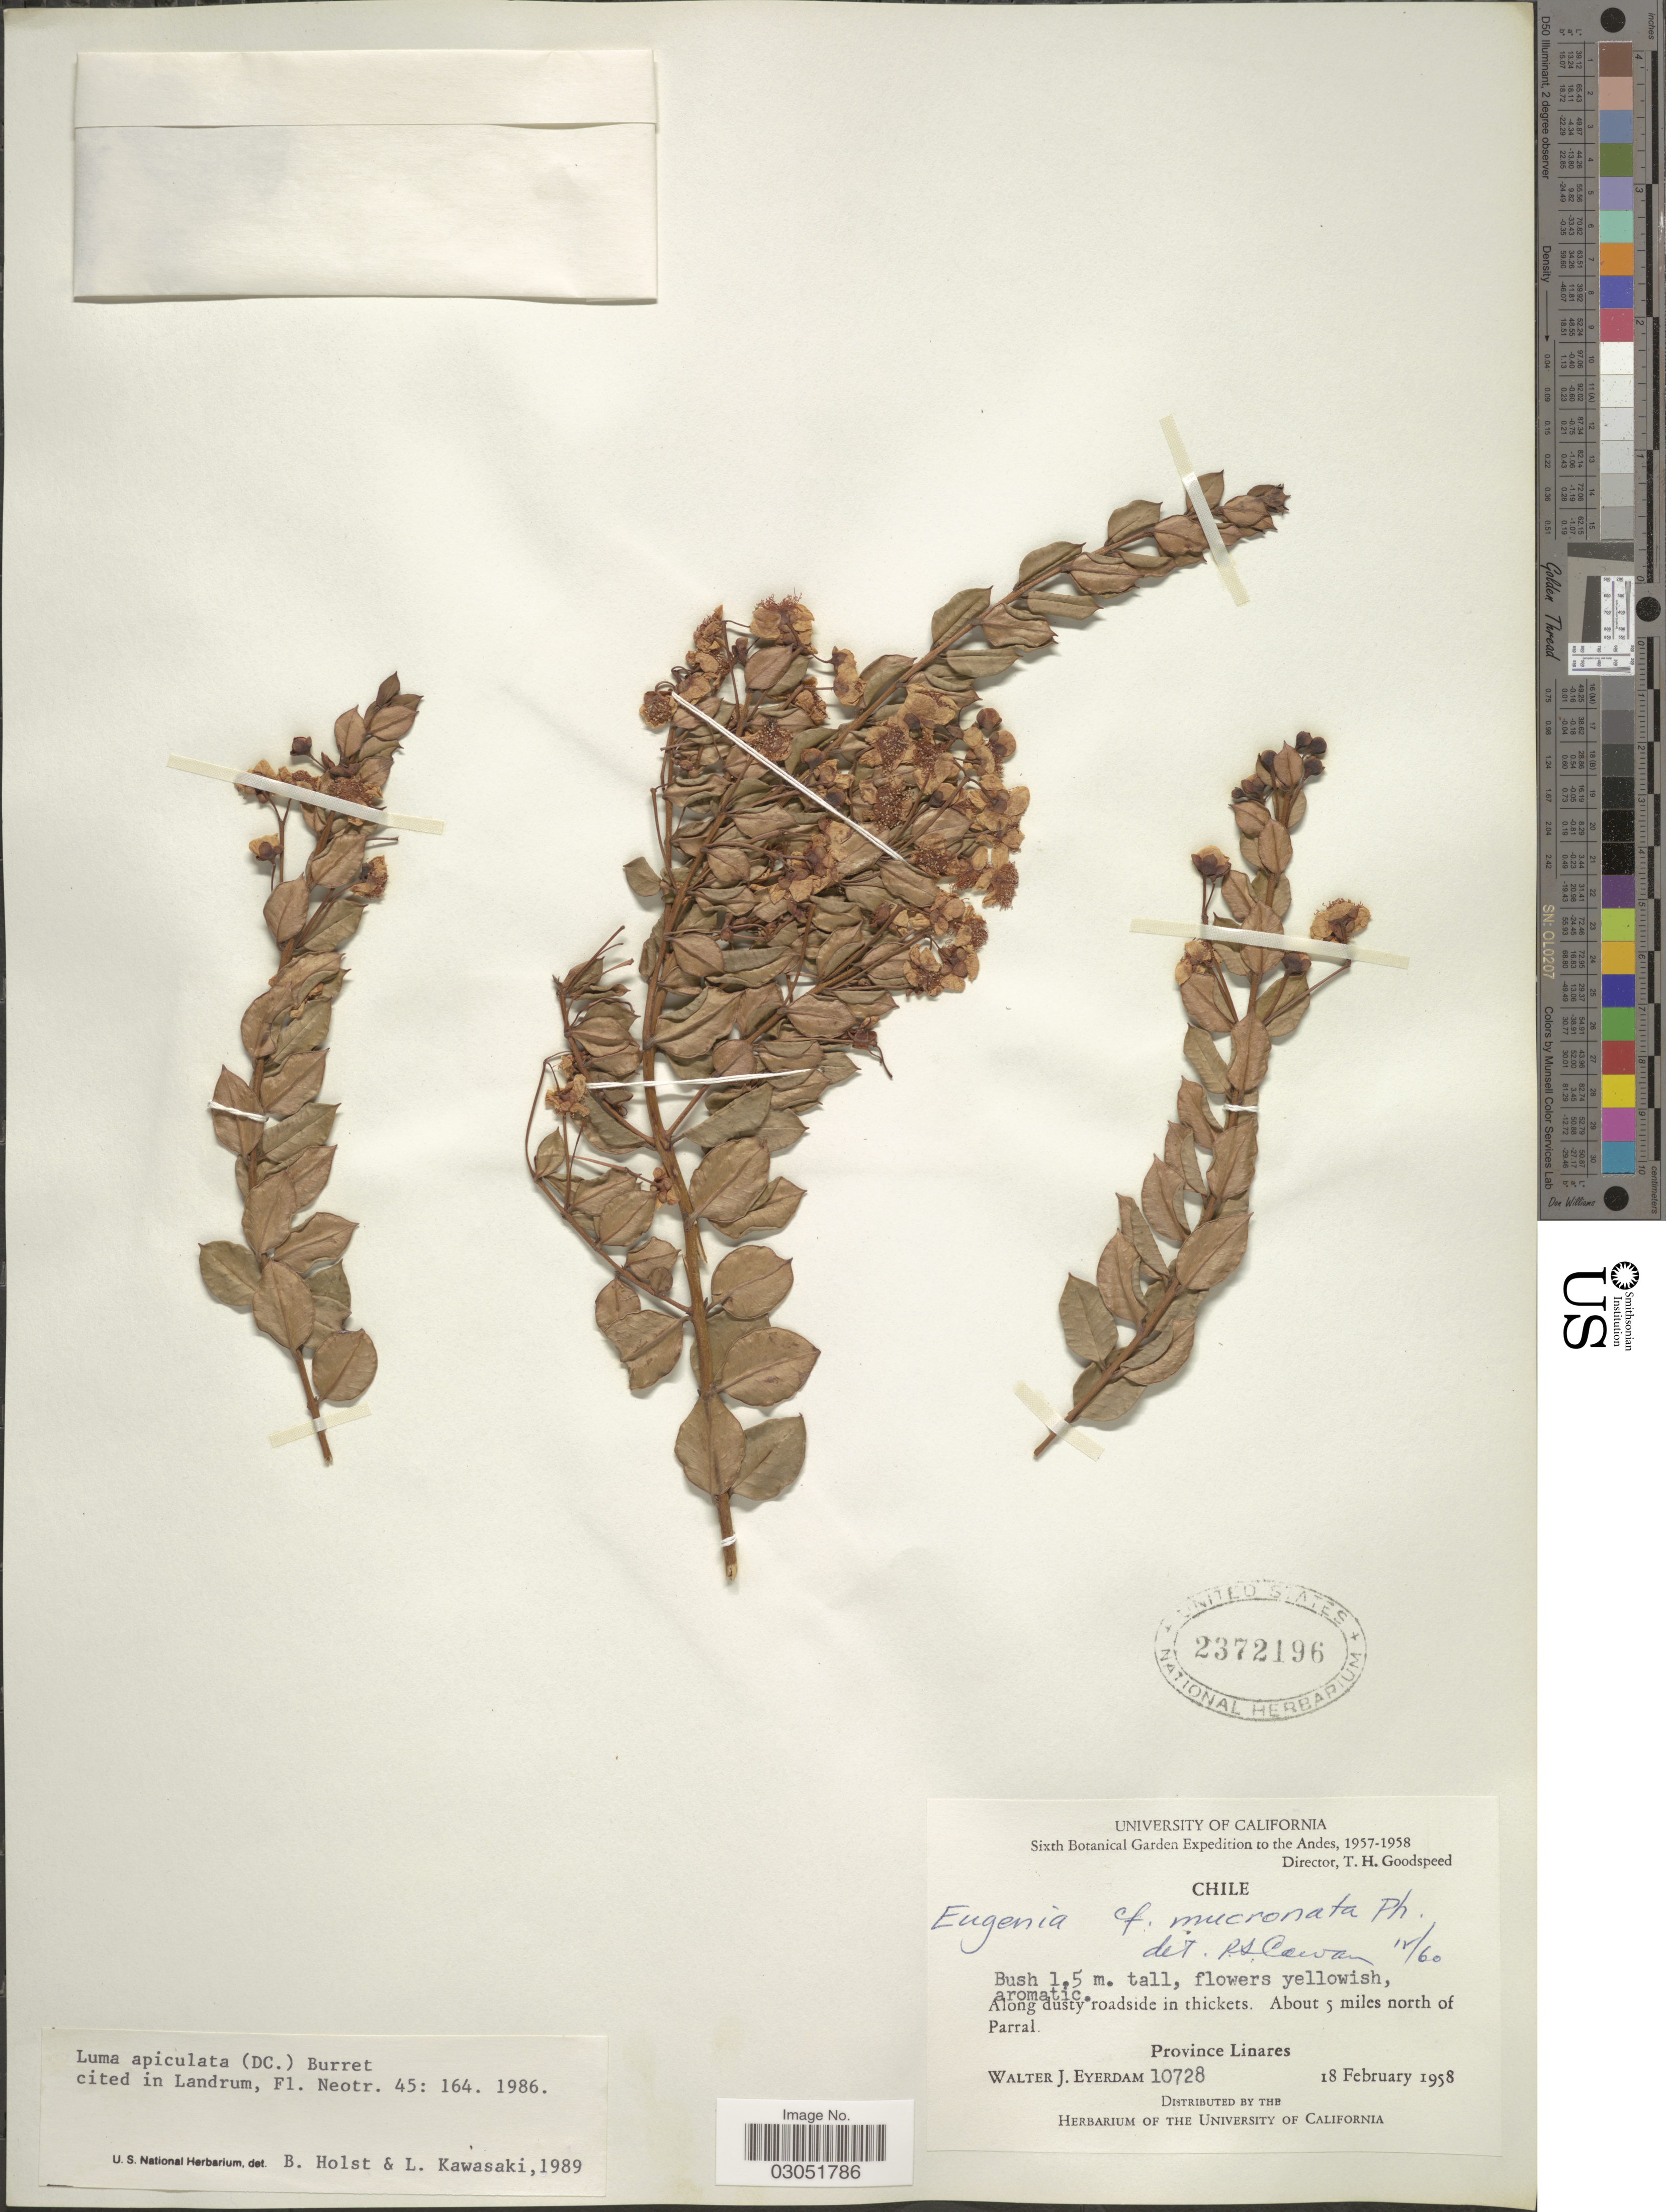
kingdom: Plantae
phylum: Tracheophyta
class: Magnoliopsida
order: Myrtales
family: Myrtaceae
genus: Luma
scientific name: Luma apiculata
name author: (DC.) Burret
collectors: W. J. Eyerdam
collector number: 10728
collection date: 1958-02-18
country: Chile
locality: Andes. Along dusty roadside in thickets. About 5 miles north of Parral. Province Linares.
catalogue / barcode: US 2372196